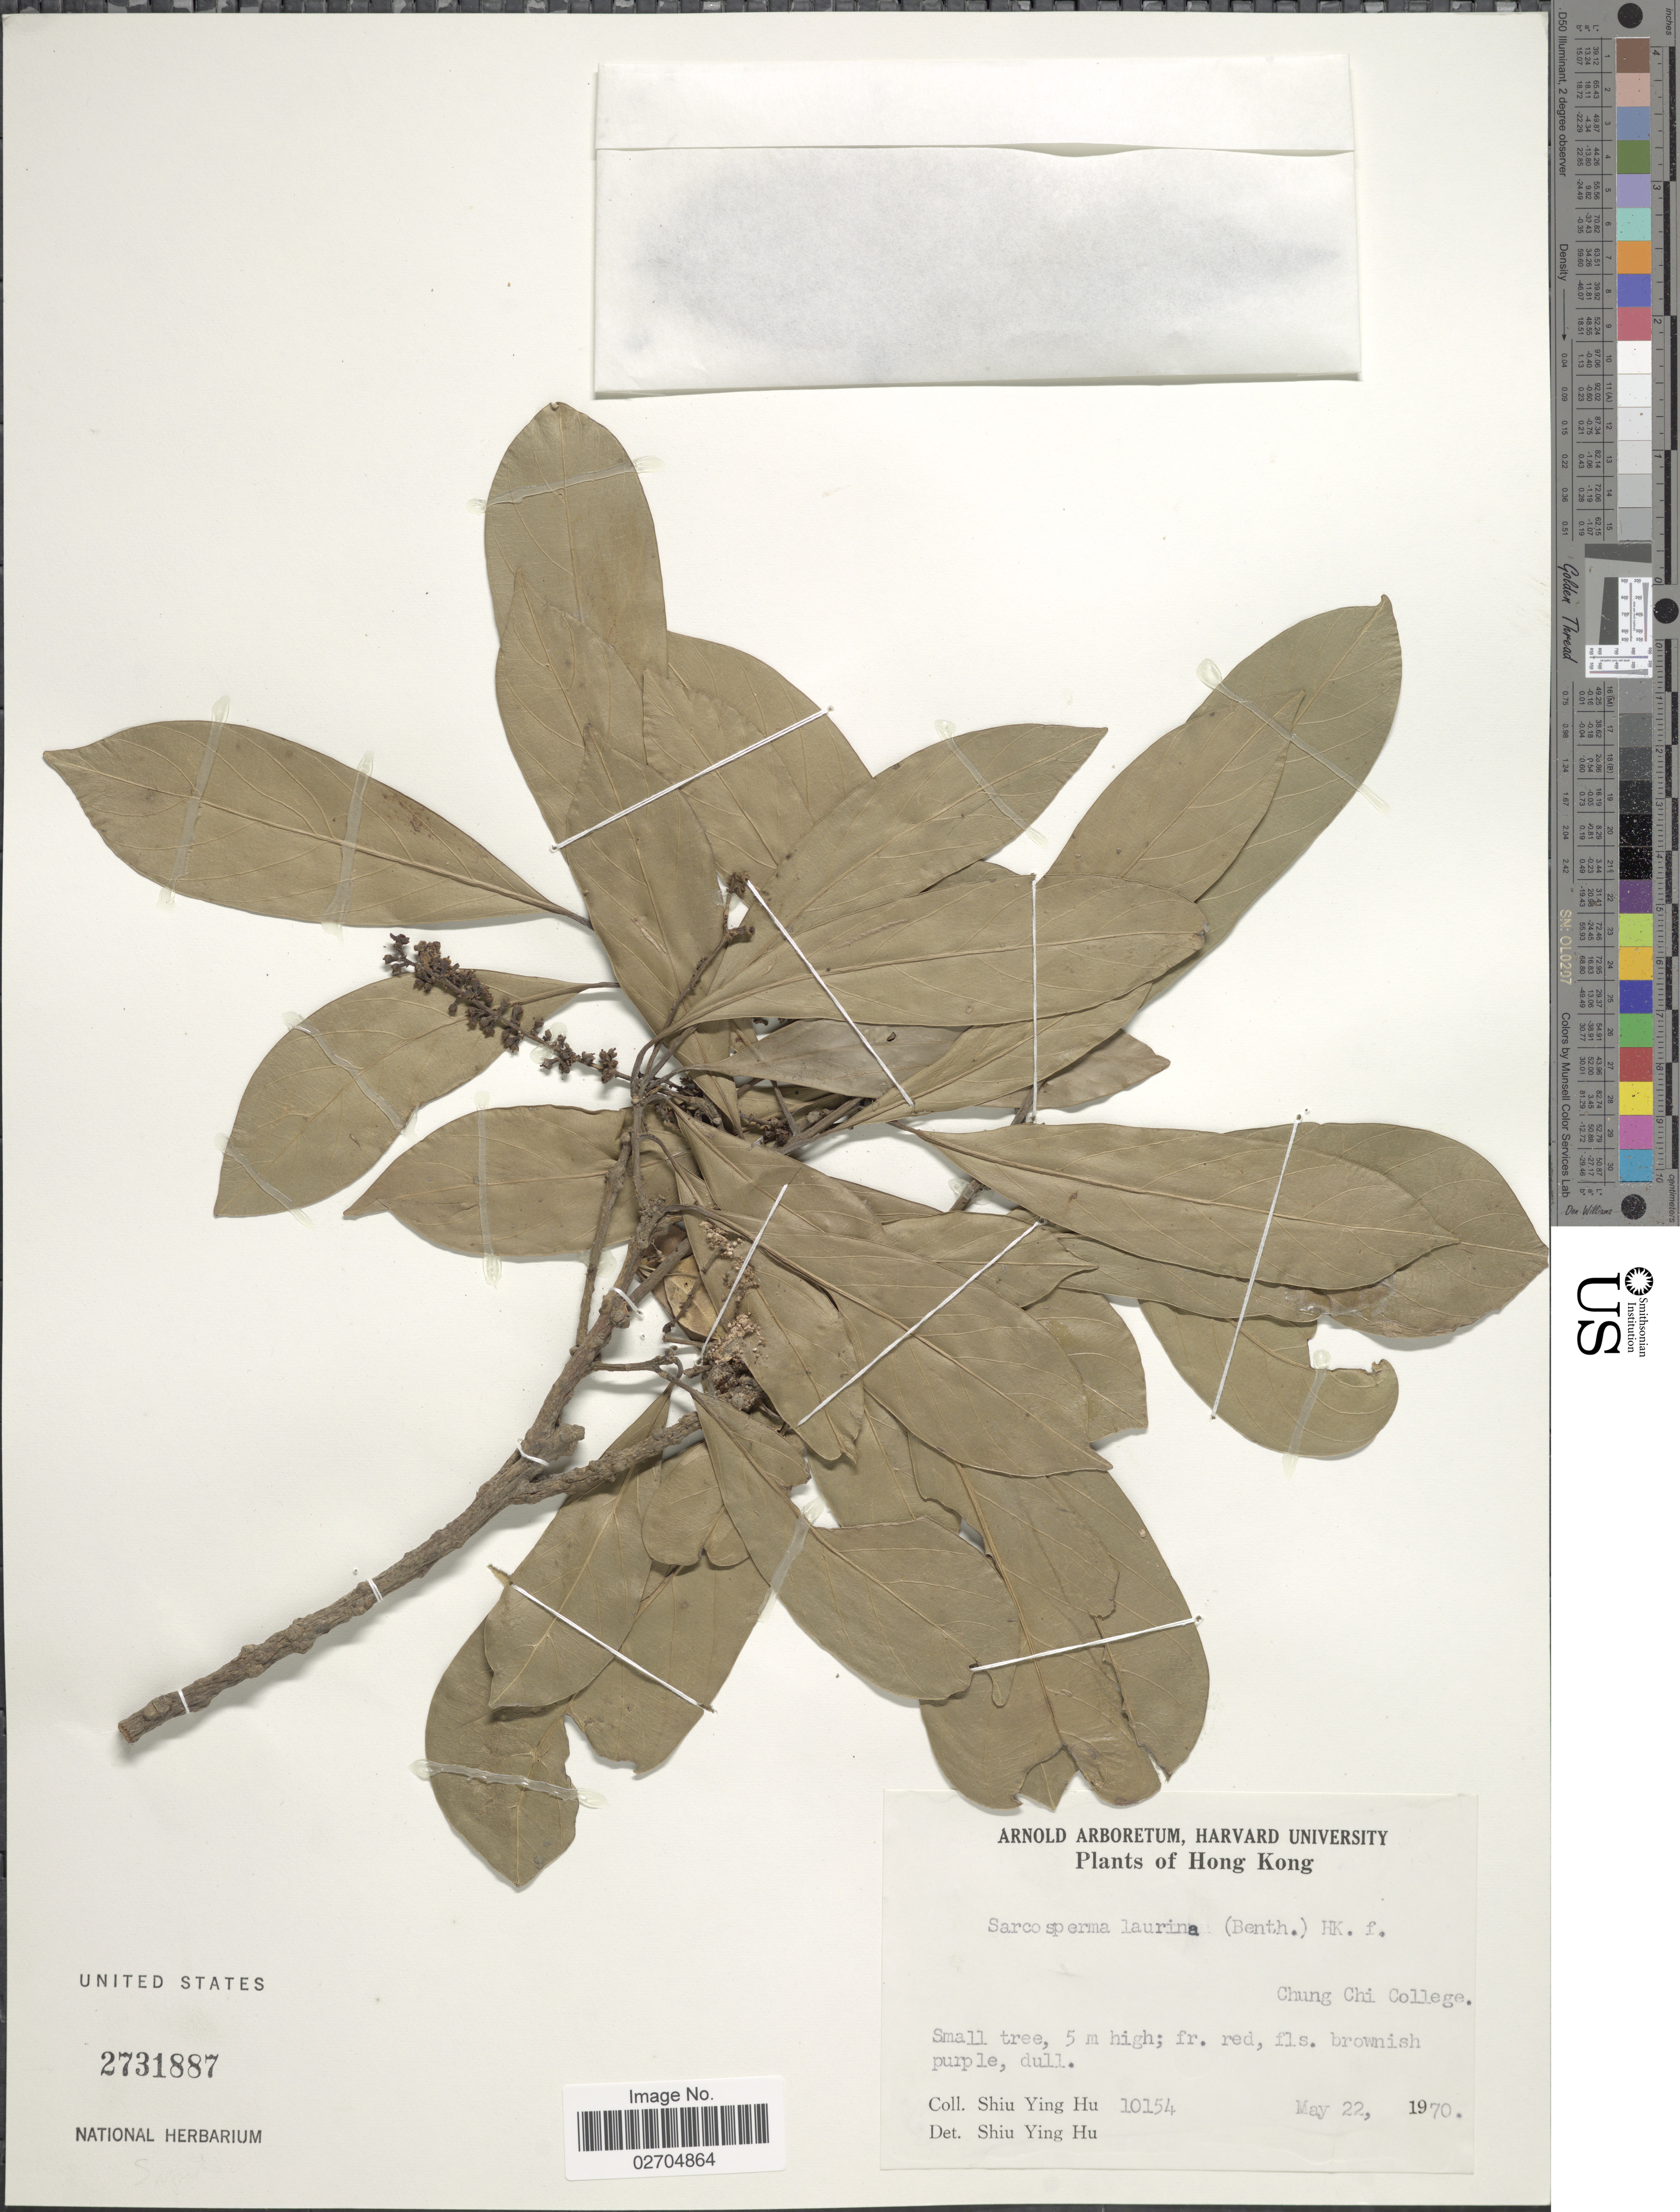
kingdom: Plantae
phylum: Tracheophyta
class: Magnoliopsida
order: Ericales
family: Sapotaceae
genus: Sarcosperma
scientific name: Sarcosperma laurinum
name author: (Benth.) Hook. f.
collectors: S. Y. Hu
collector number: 10154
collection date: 1970-05-22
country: China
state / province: Hong Kong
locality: Chung Chi College.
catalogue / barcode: US 2731887